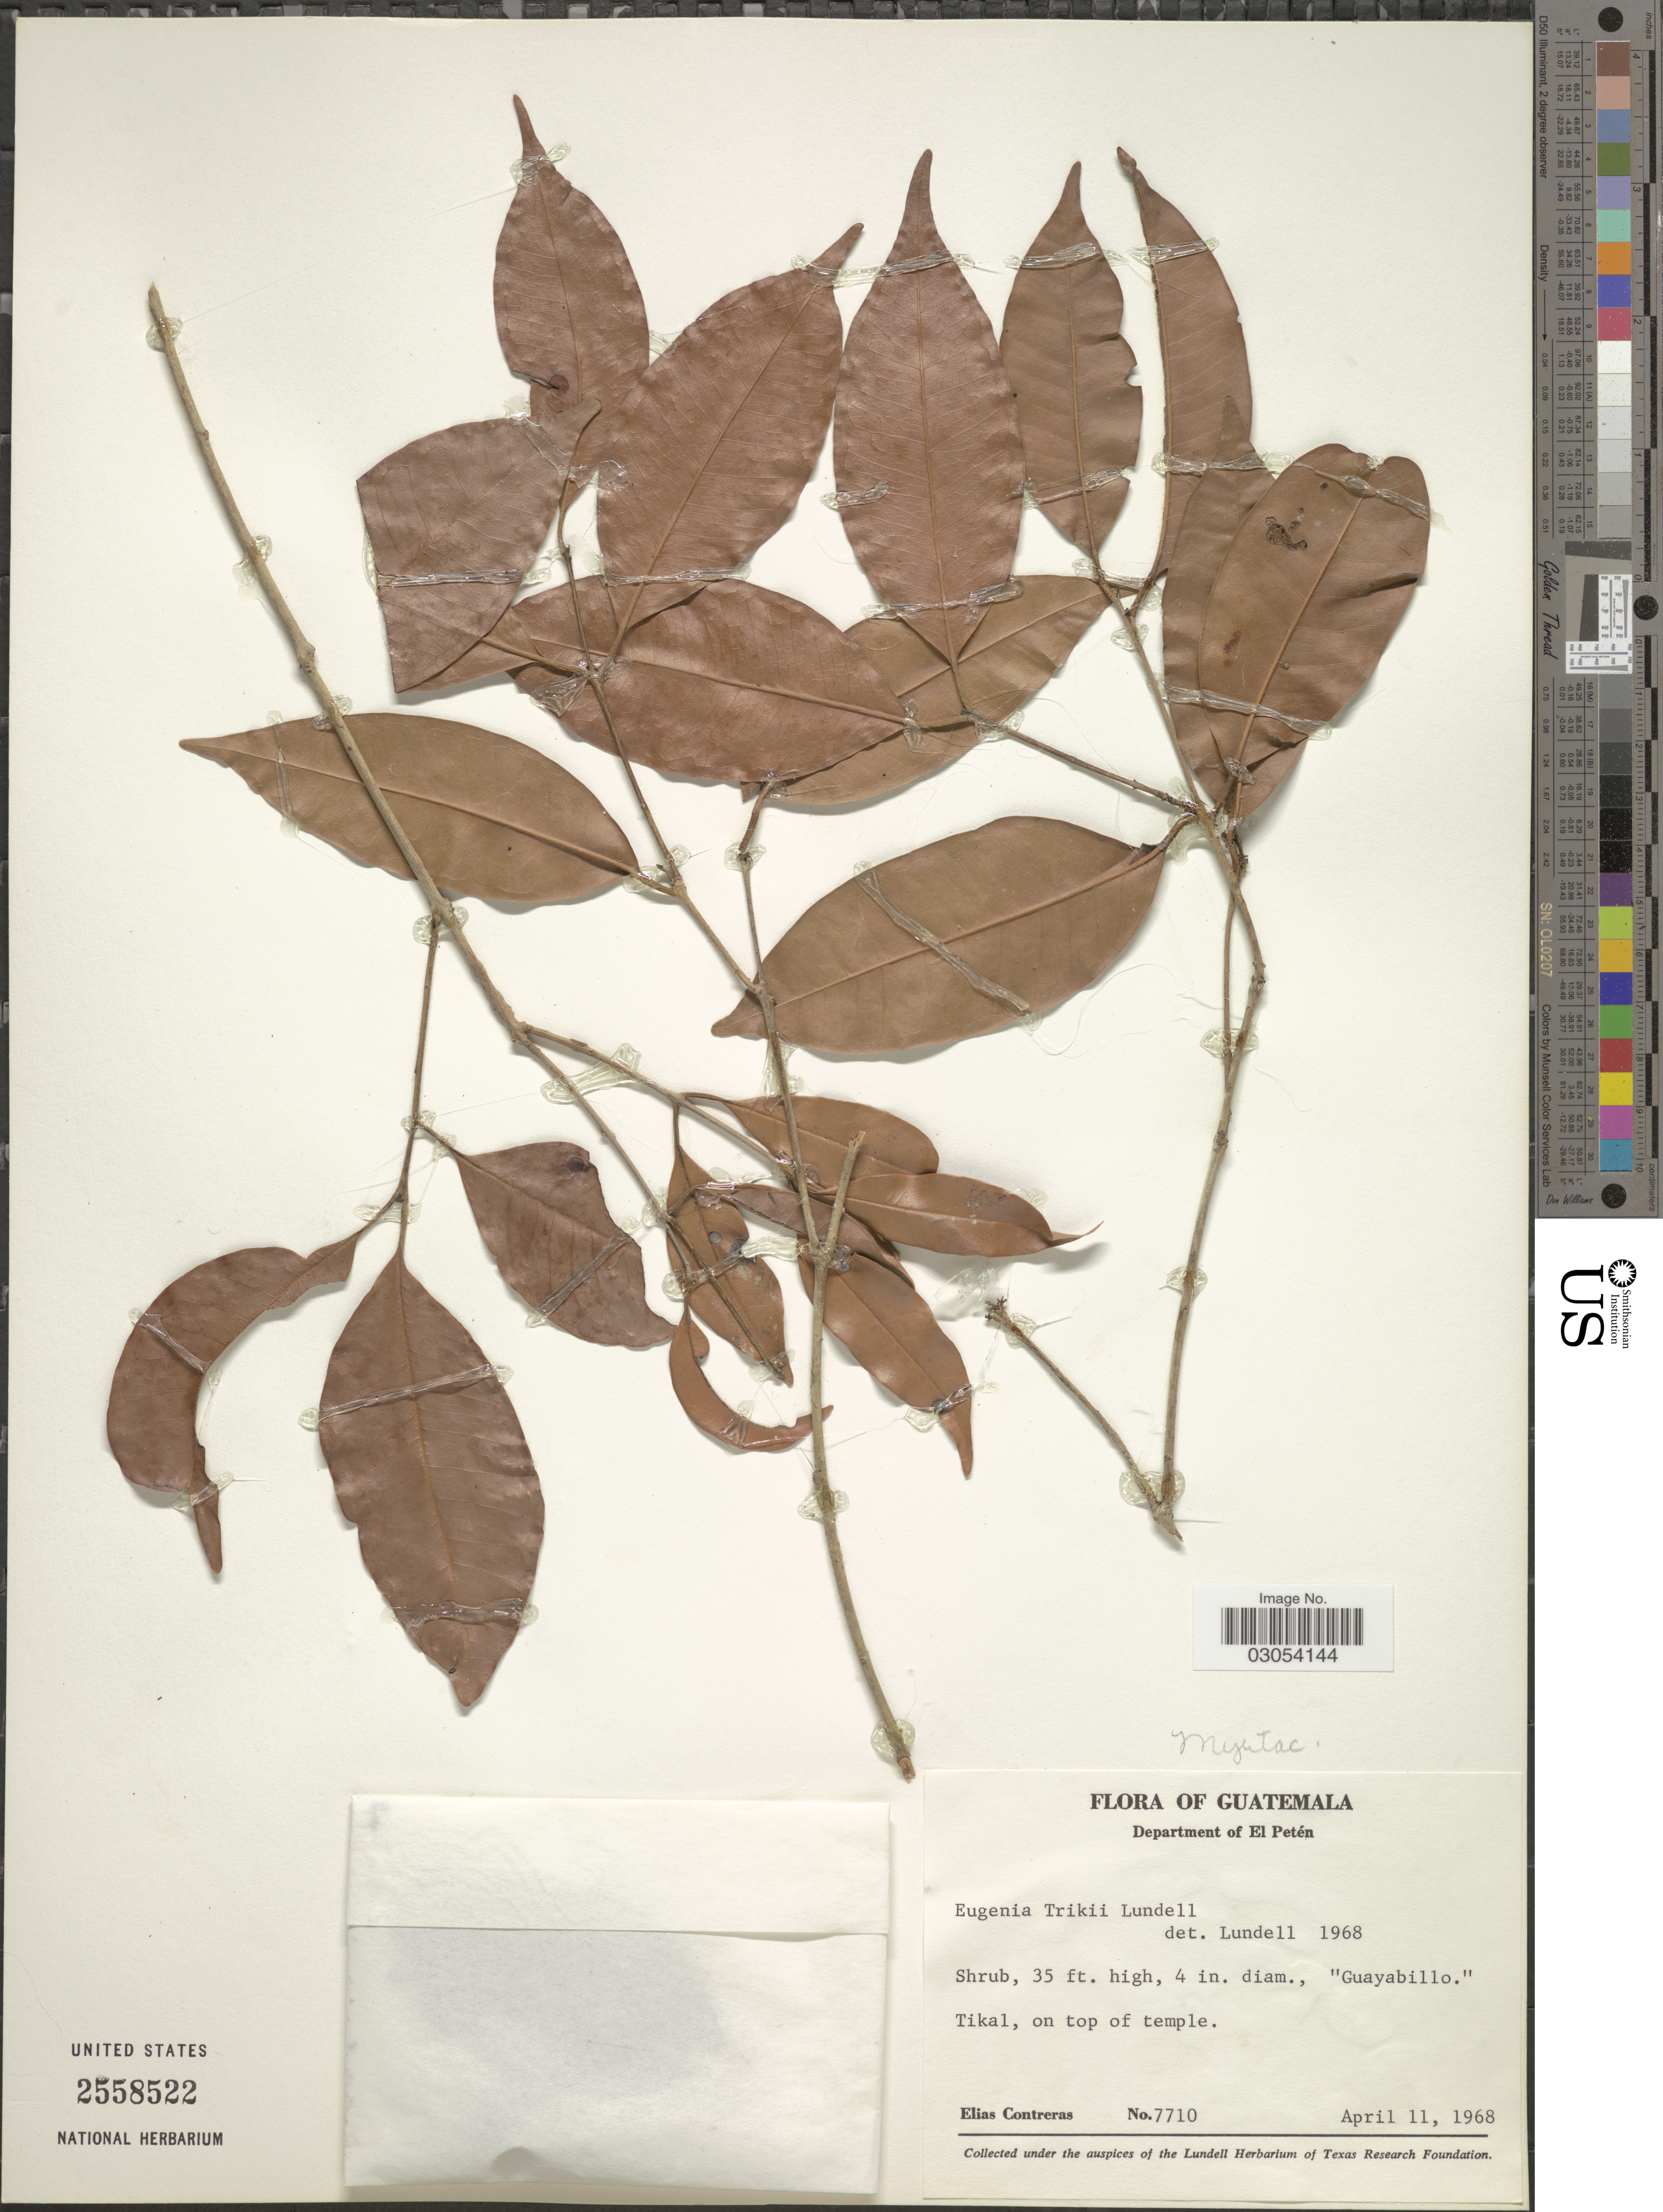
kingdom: Plantae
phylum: Tracheophyta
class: Magnoliopsida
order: Myrtales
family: Myrtaceae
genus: Eugenia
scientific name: Eugenia trikii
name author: Lundell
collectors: E. Contreras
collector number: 7710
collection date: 1968-04-11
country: Guatemala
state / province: El Petén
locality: Tikal, on top of temple.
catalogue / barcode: US 2558522